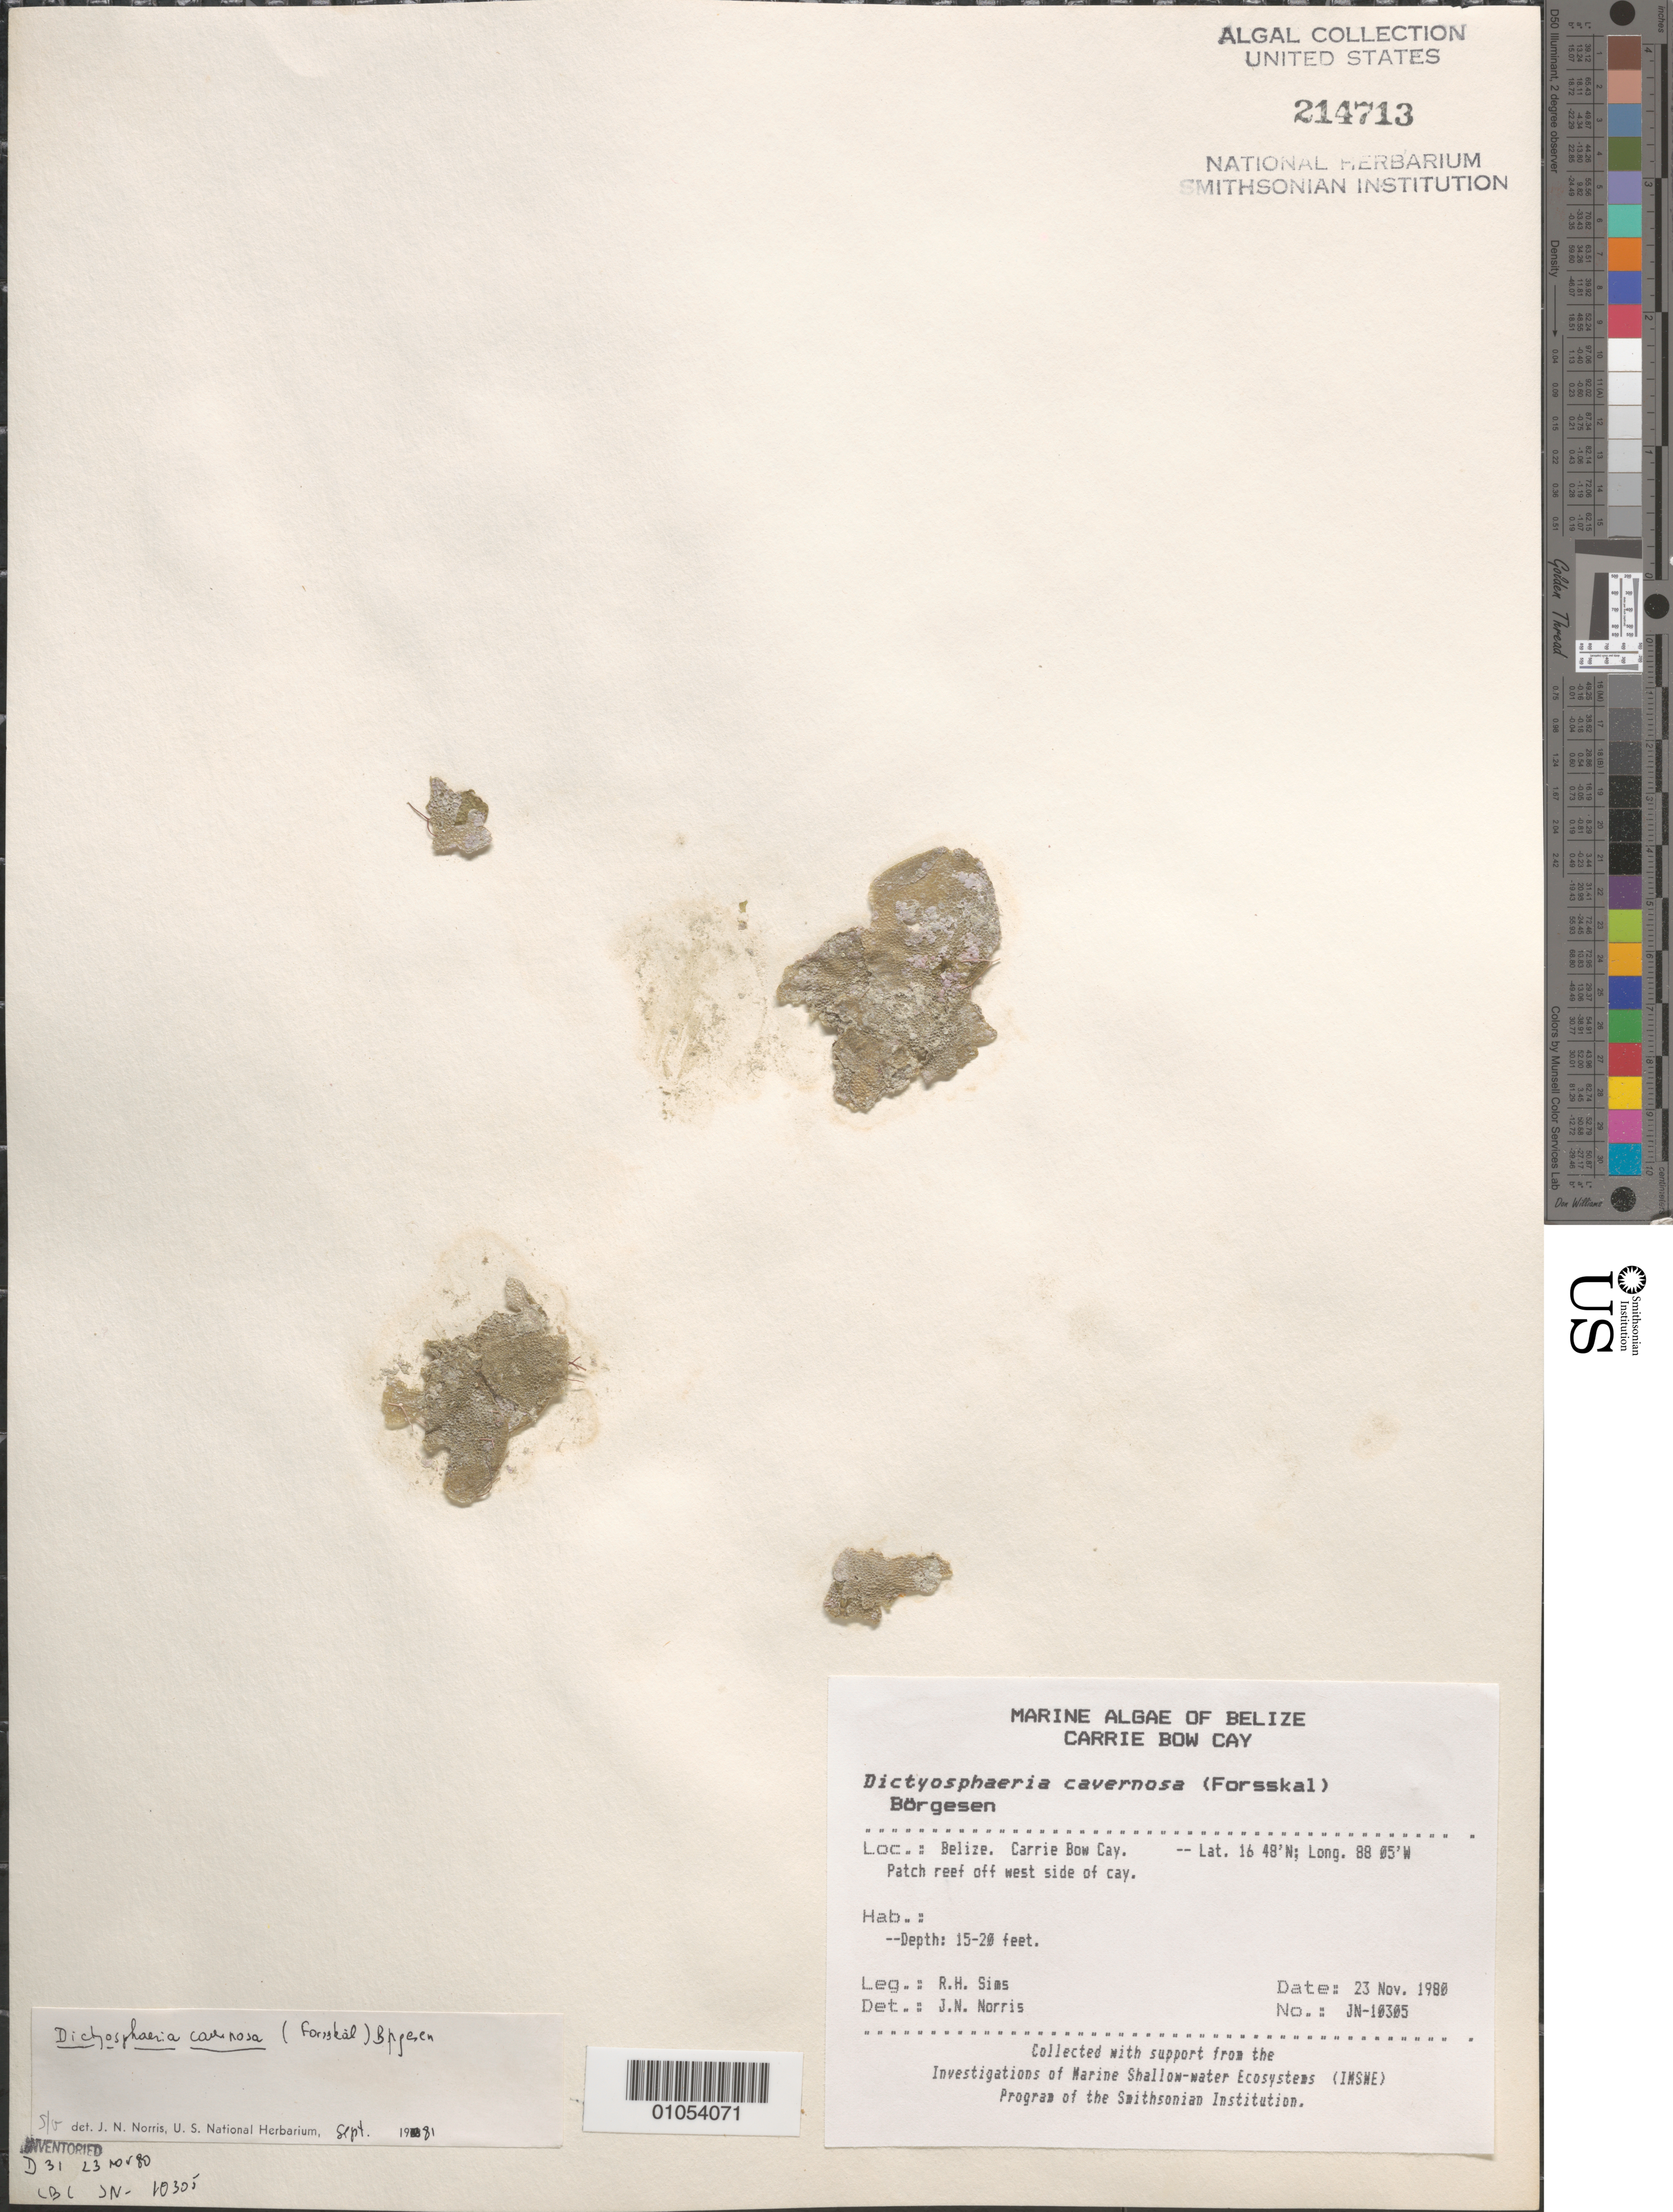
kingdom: Plantae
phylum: Chlorophyta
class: Ulvophyceae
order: Siphonocladales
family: Siphonocladaceae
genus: Dictyosphaeria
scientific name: Dictyosphaeria cavernosa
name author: (Forssk.) Børgesen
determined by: Norris, James N.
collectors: R. H. Sims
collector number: JN-10305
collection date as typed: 23 Nov 1980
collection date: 1980-11-23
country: Belize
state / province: Stann Creek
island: Carrie Bow Cay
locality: Patch reef off west side of cay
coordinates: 16 48'N, 88 05'W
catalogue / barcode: US 214713